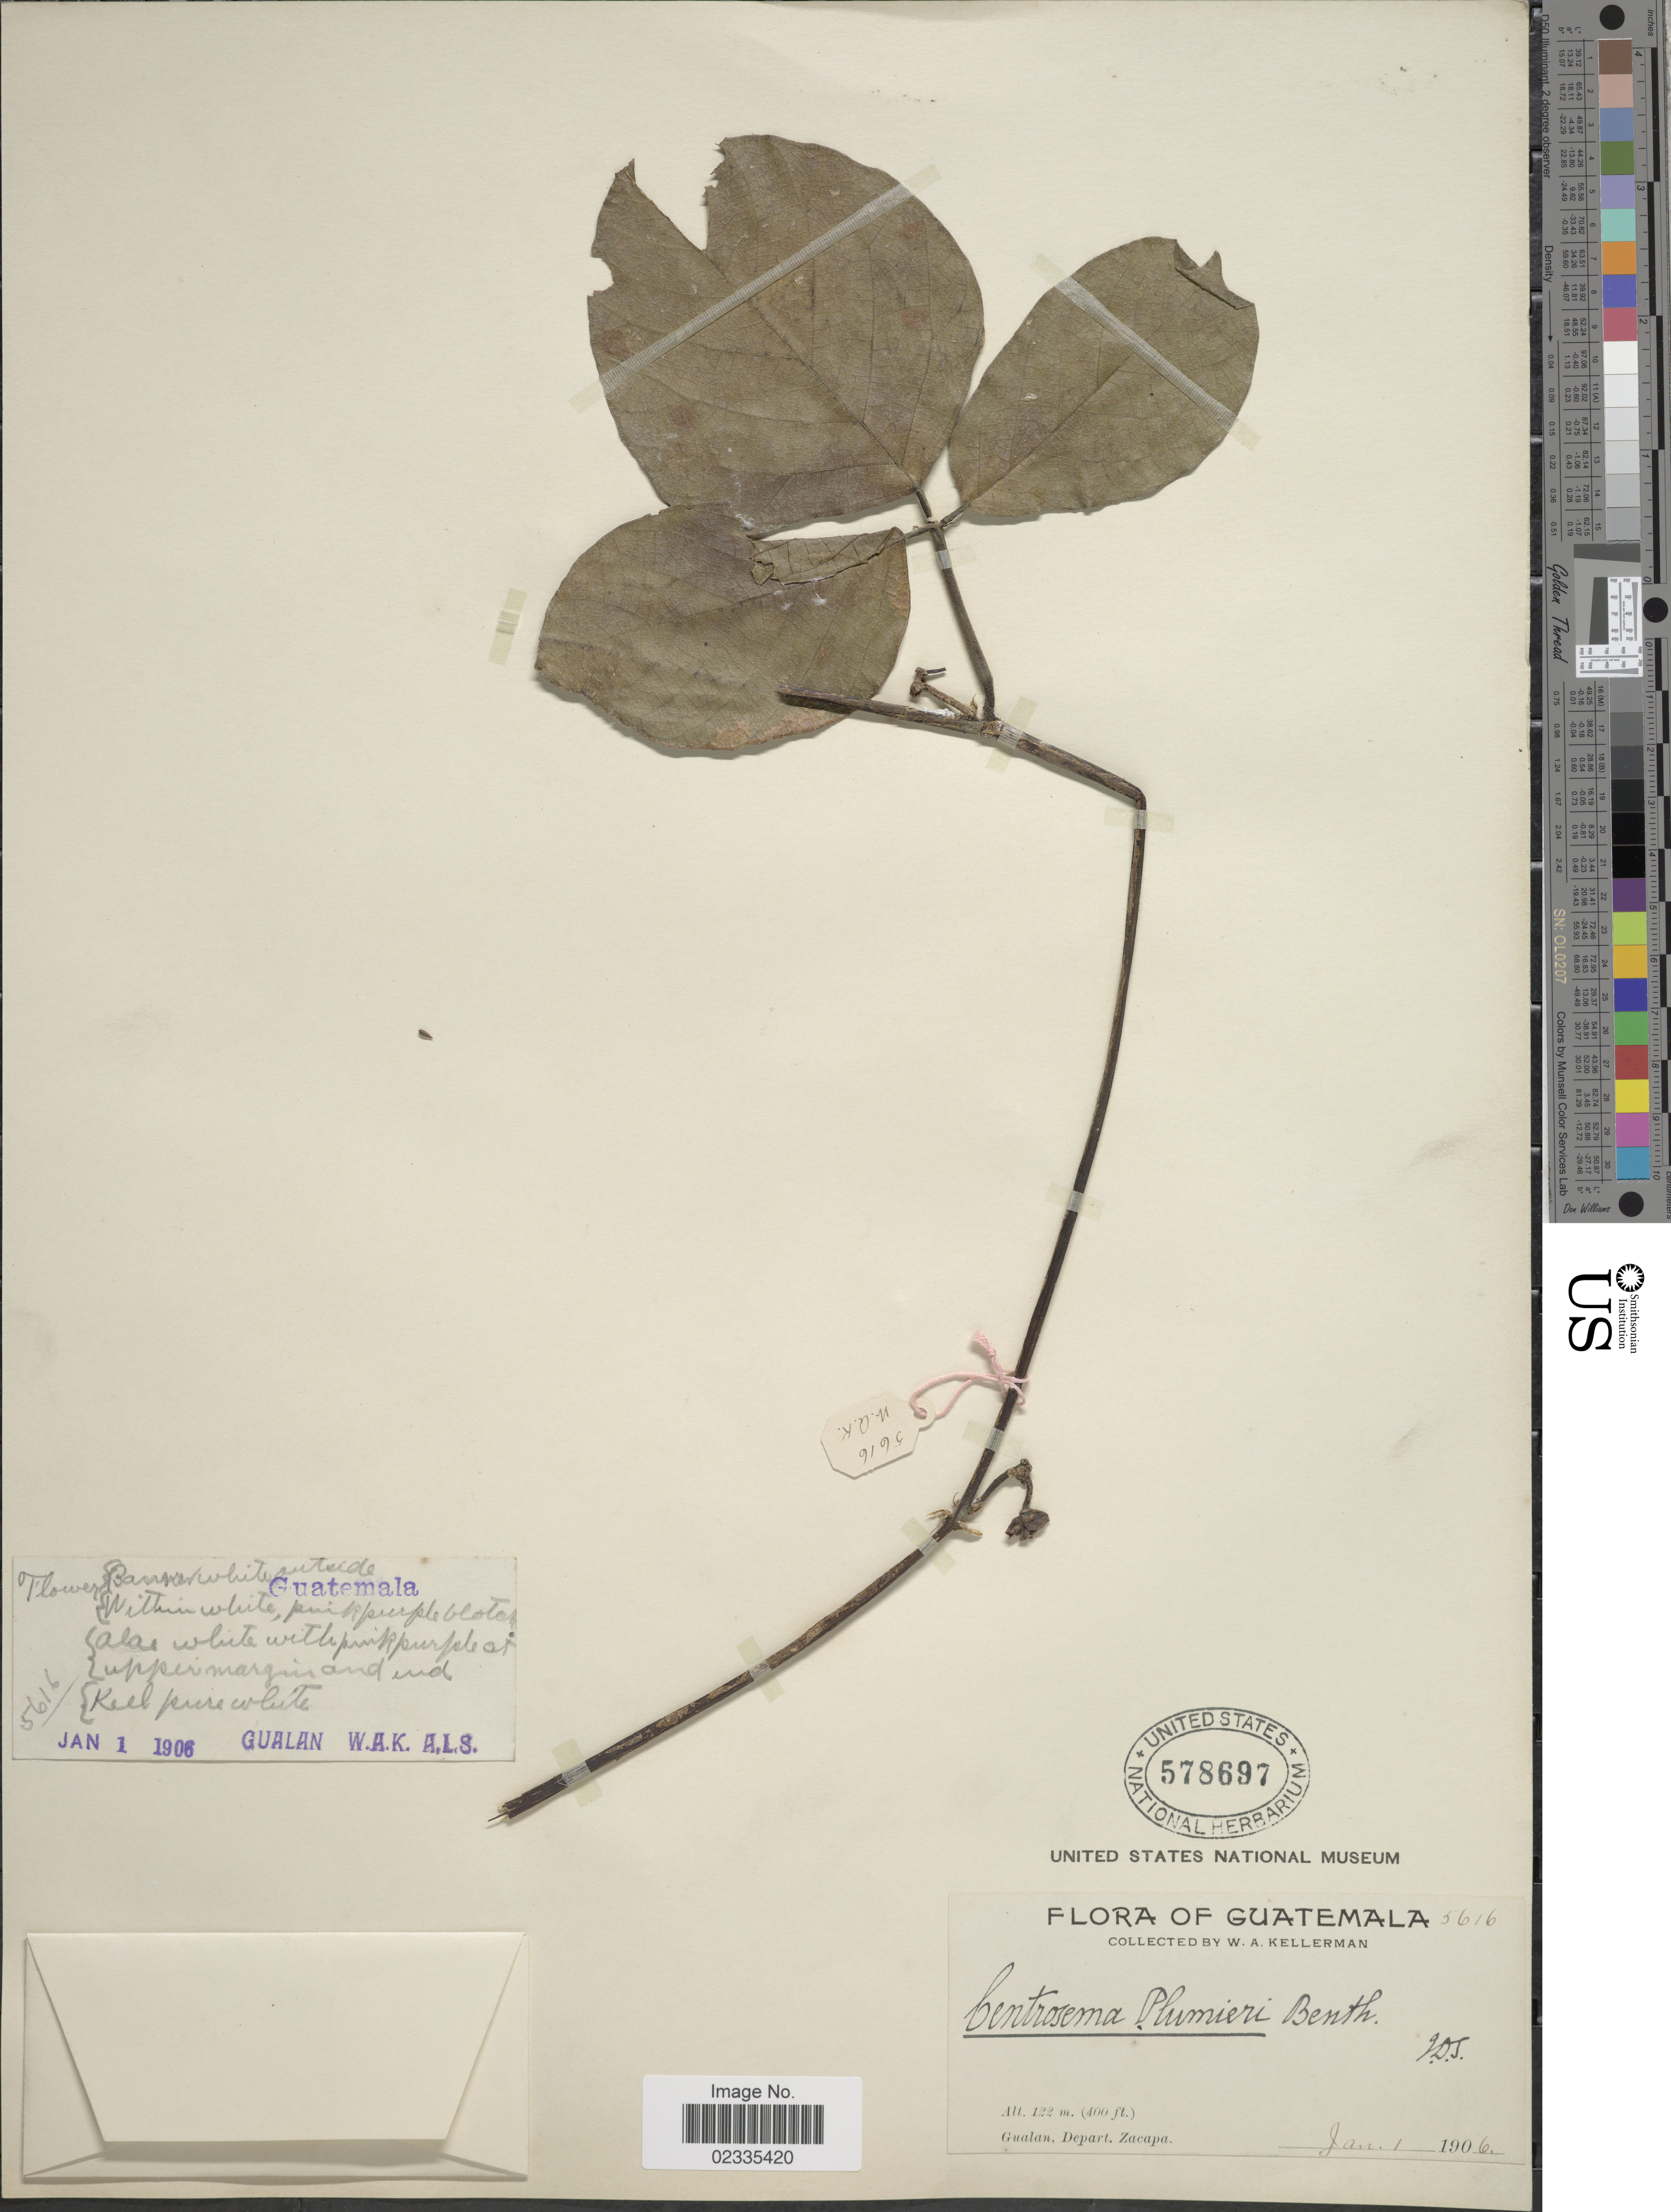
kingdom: Plantae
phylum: Tracheophyta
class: Magnoliopsida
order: Fabales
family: Fabaceae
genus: Centrosema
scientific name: Centrosema plumieri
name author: (Turpin ex Pers.) Benth.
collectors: W. Kellerman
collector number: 3616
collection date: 1906-01-01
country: Guatemala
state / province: Zacapa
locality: Gualan, Depart. Zacapa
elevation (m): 122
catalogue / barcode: US 578697